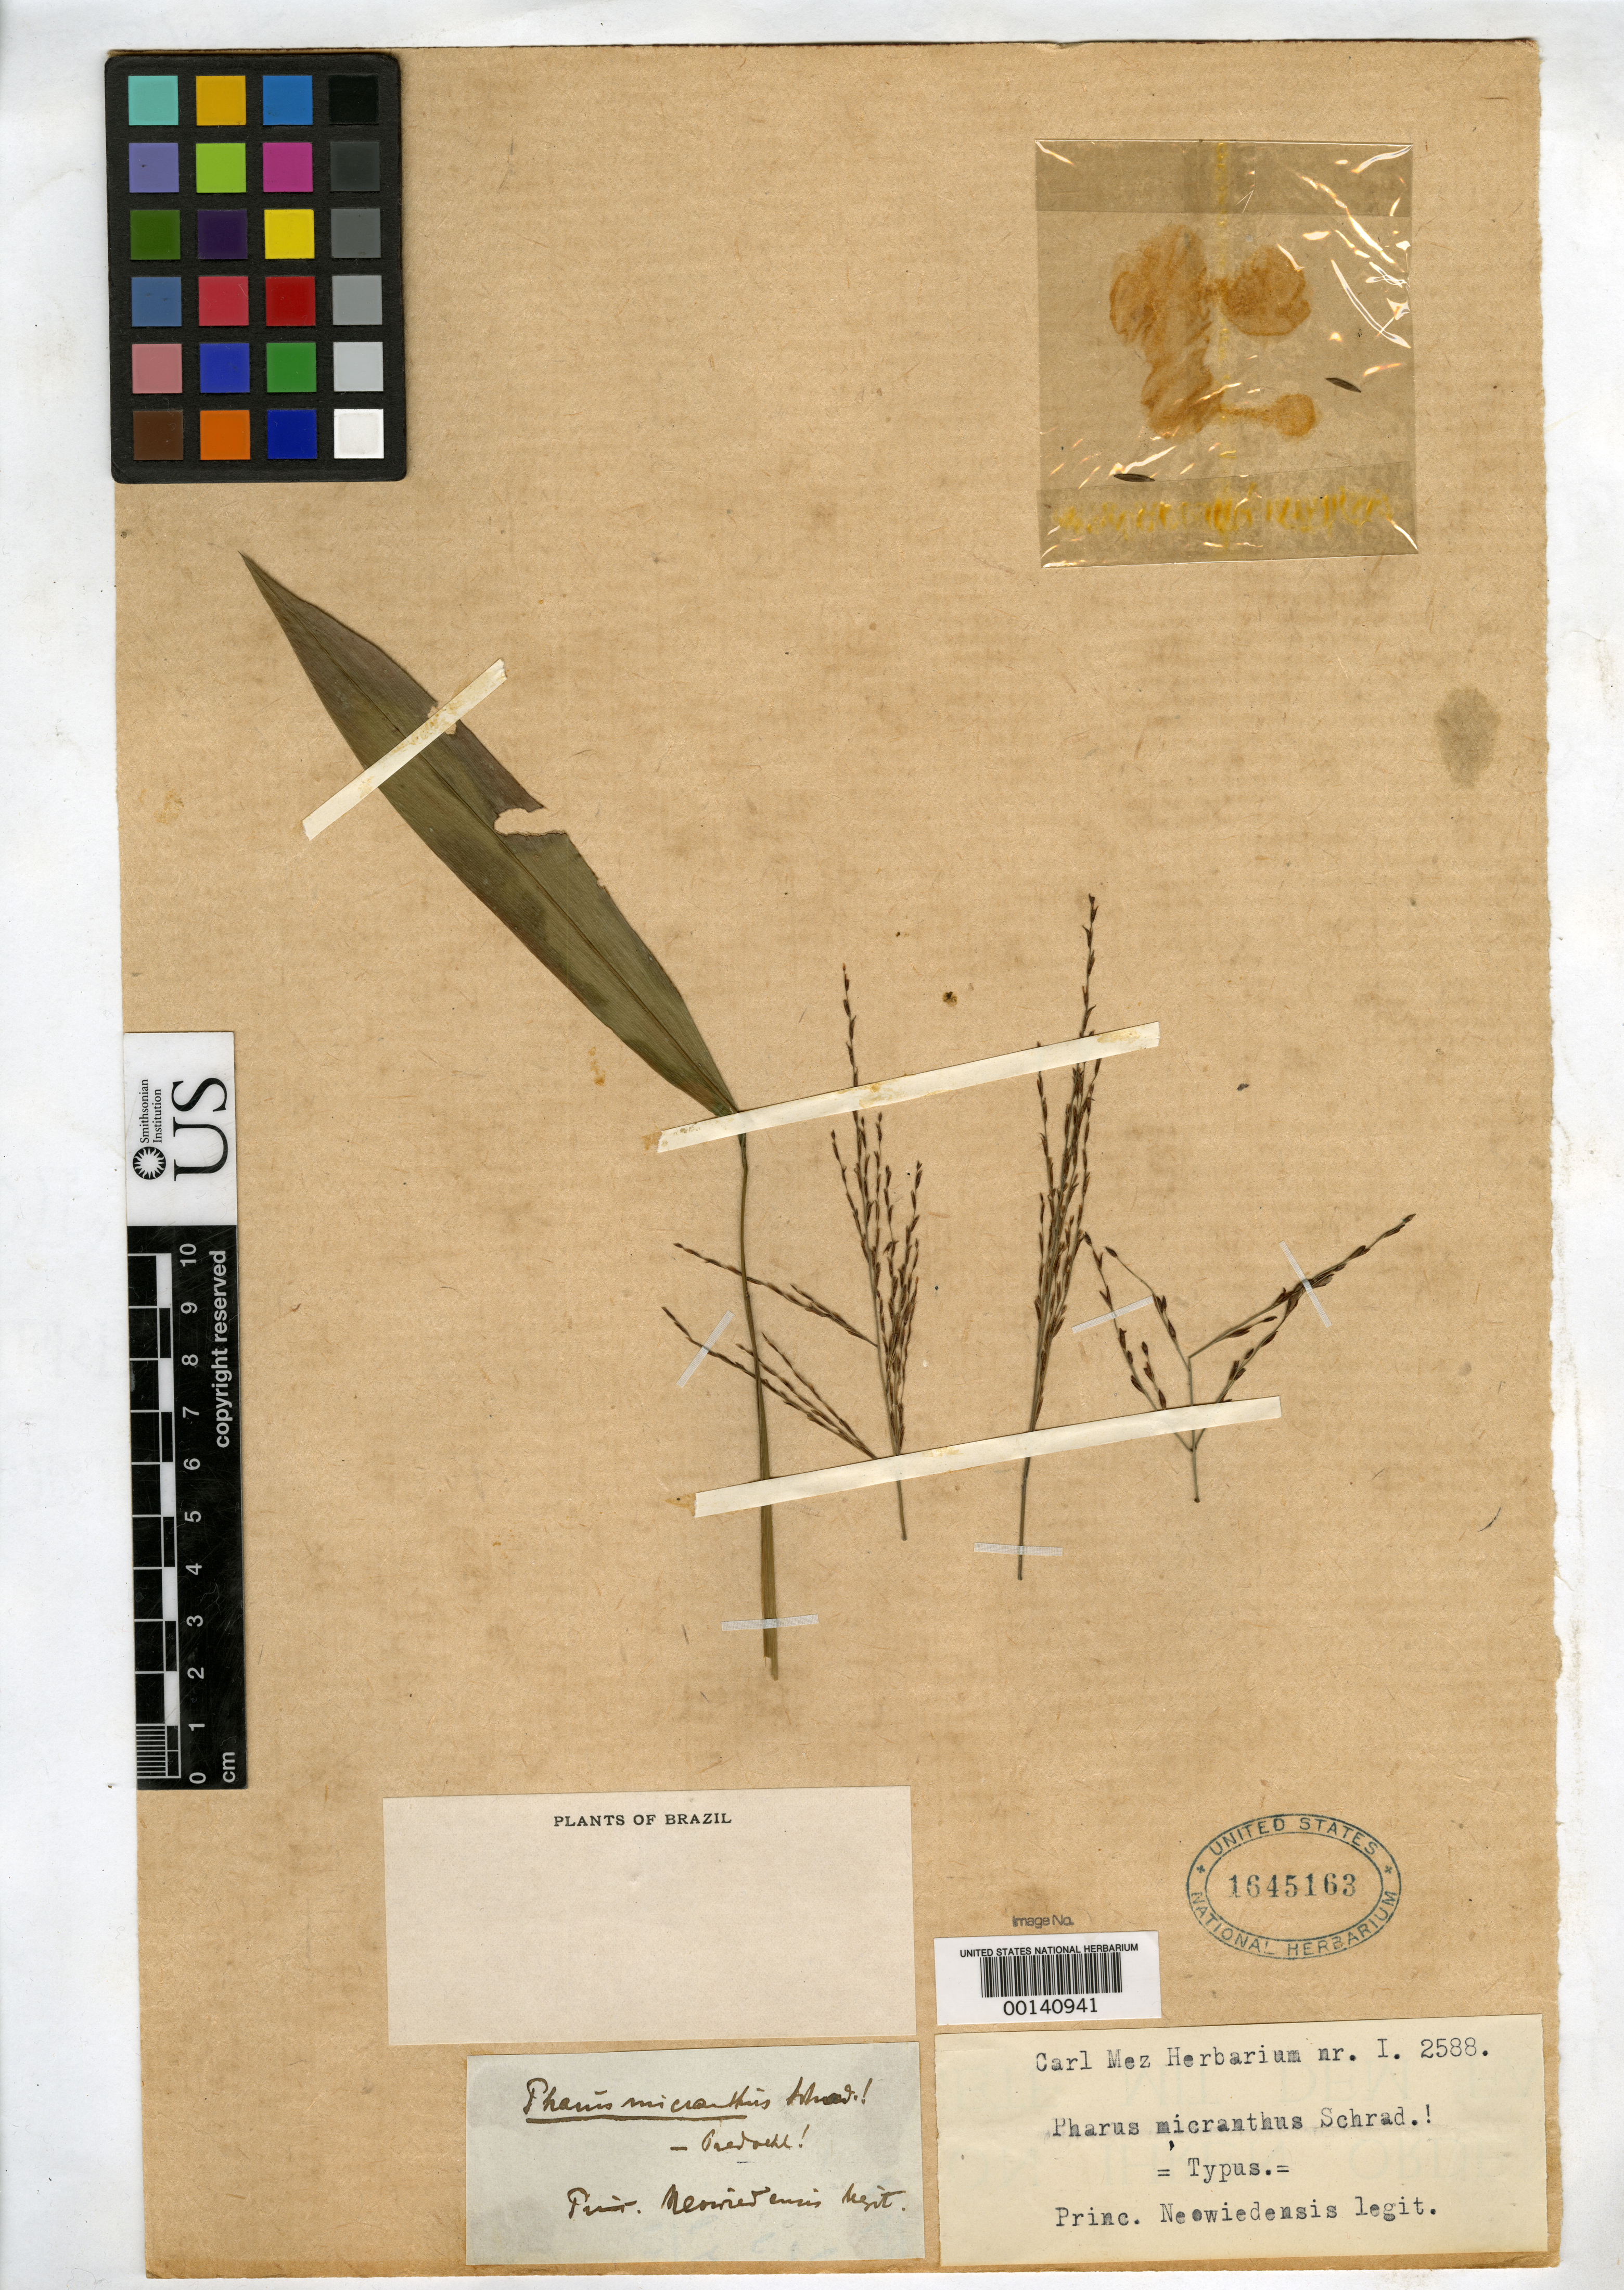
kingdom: Plantae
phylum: Tracheophyta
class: Liliopsida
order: Poales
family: Poaceae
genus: Pharus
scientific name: Pharus micranthus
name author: Schrad. ex Nees in Mart.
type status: Isotype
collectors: M. Neuwied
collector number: Herb. No. 2588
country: Brazil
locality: Felisbertiam.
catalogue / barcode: US 1645163